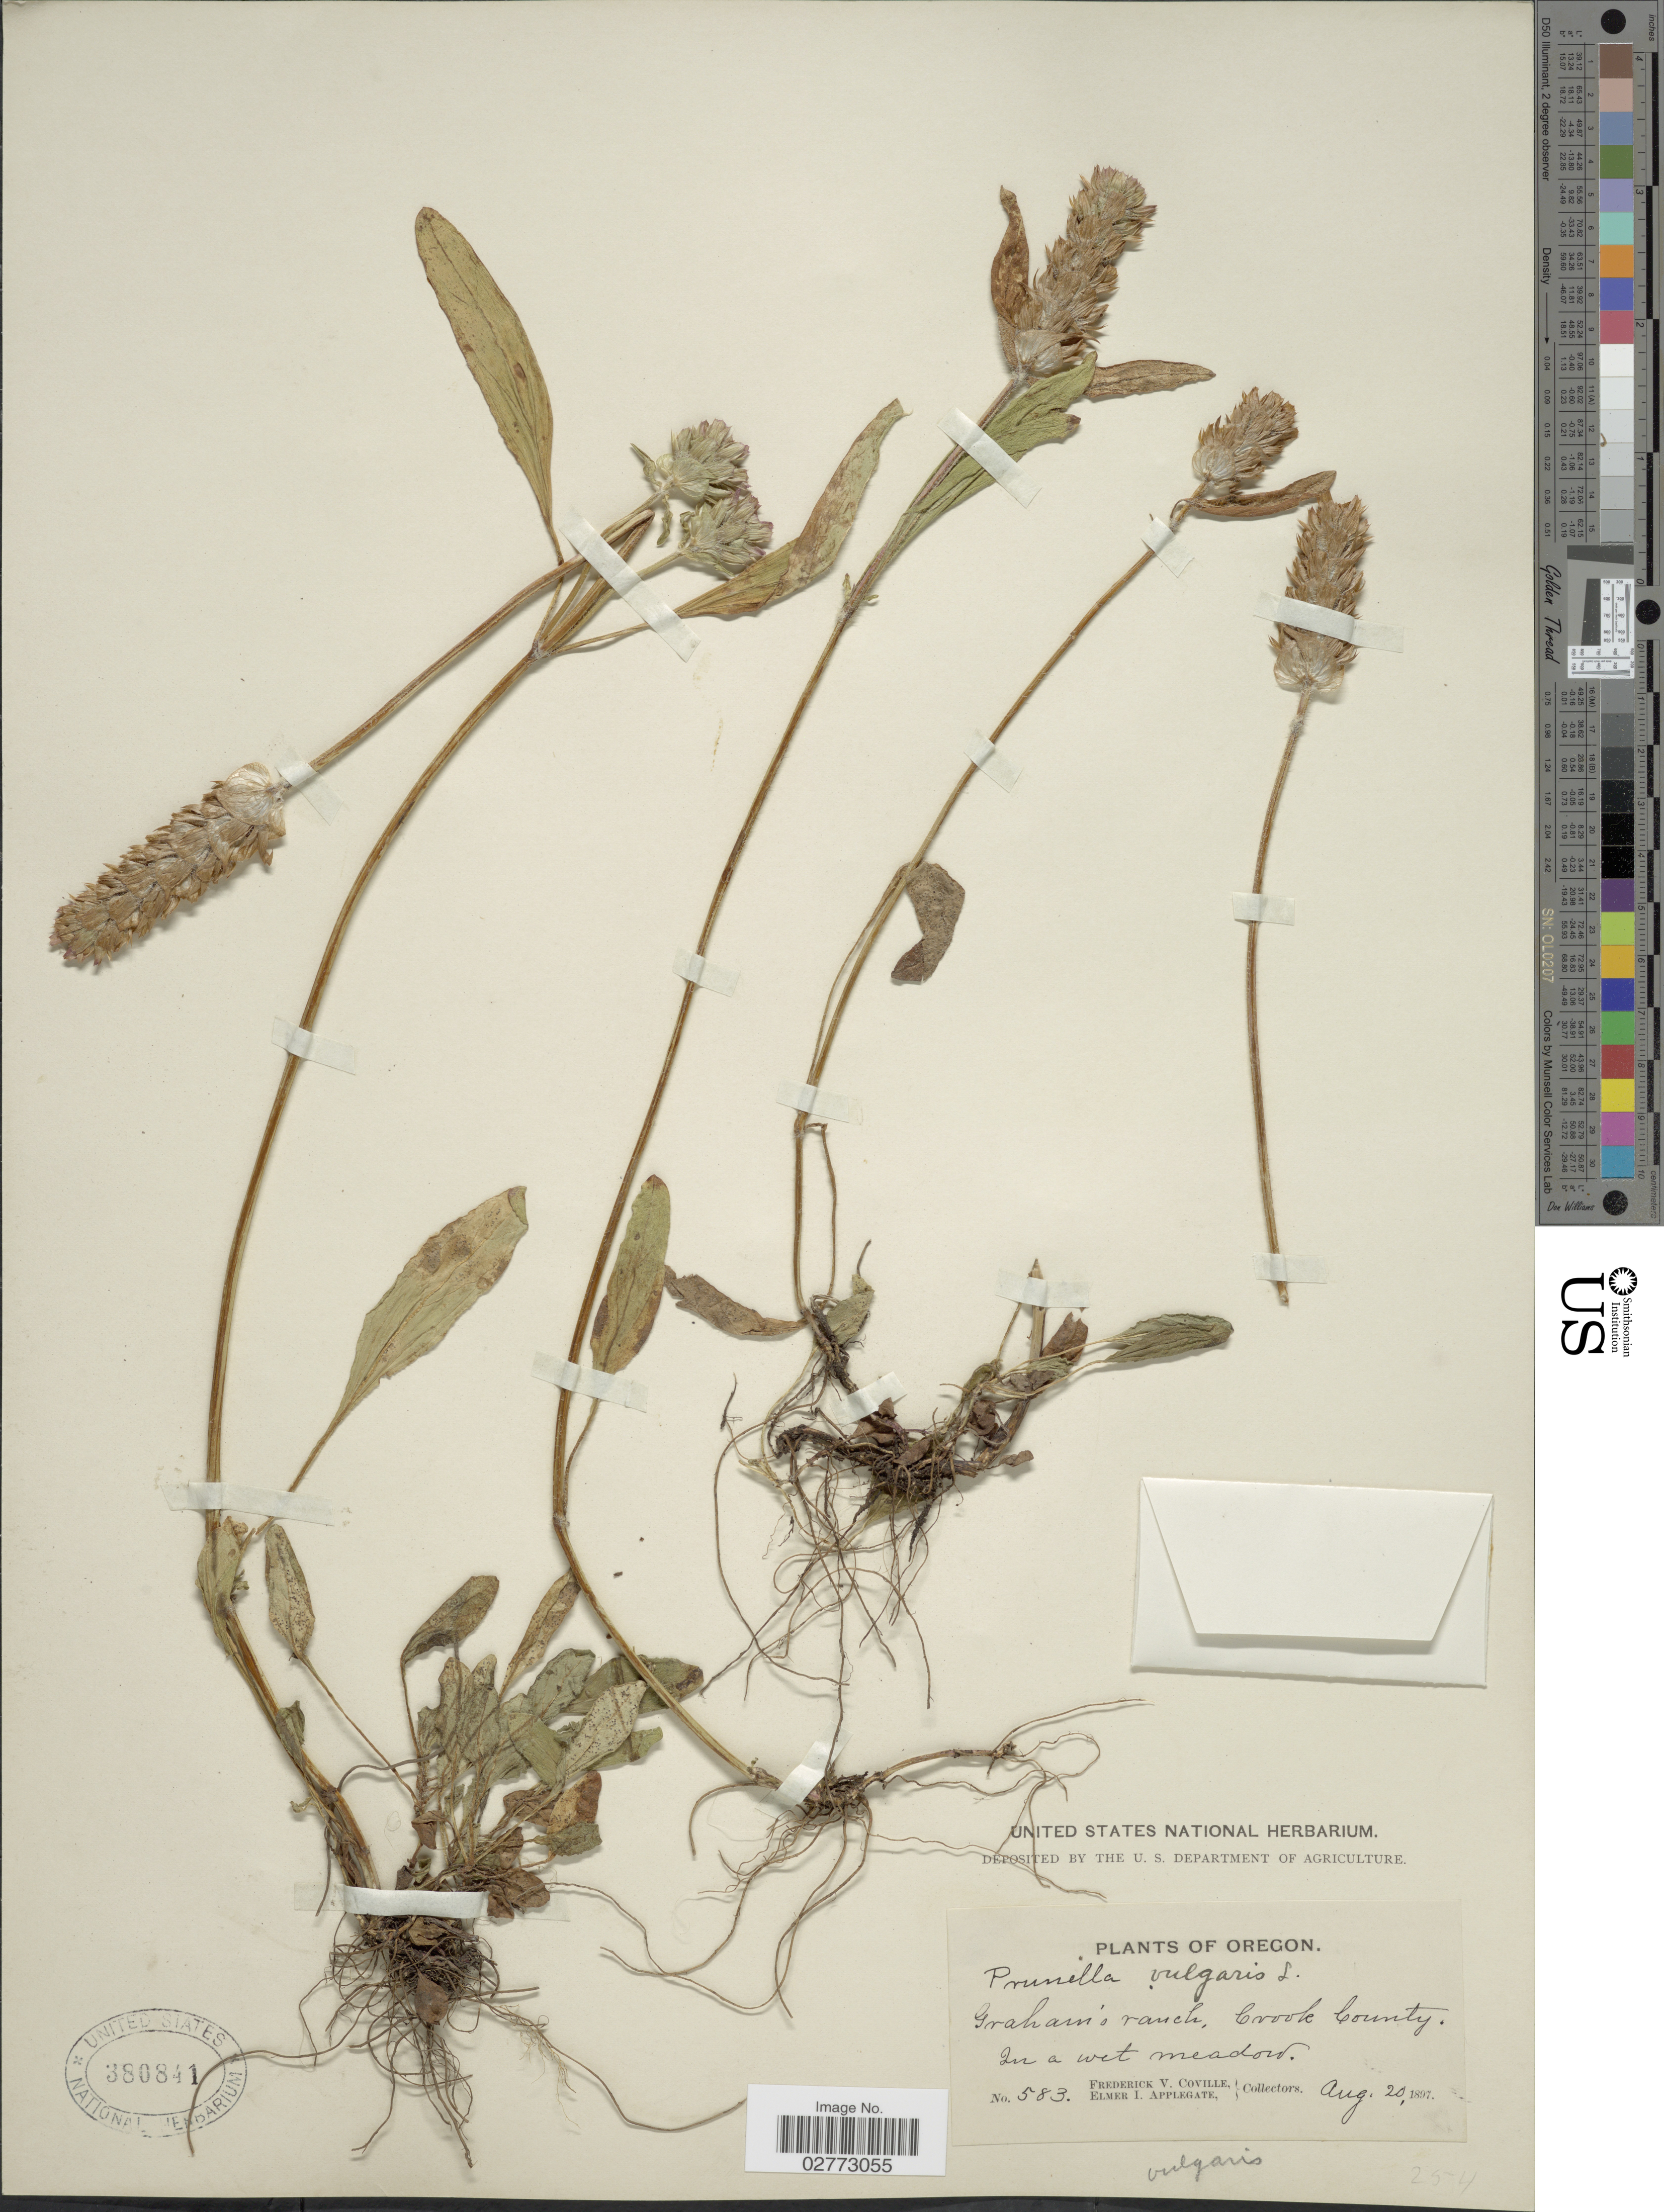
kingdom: Plantae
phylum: Tracheophyta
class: Magnoliopsida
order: Lamiales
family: Lamiaceae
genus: Prunella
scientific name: Prunella vulgaris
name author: L.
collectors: F. V. Coville & E. I. Applegate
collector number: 583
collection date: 1897-08-20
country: United States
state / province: Oregon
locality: Graham's ranch, Crook County.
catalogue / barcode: US 380841